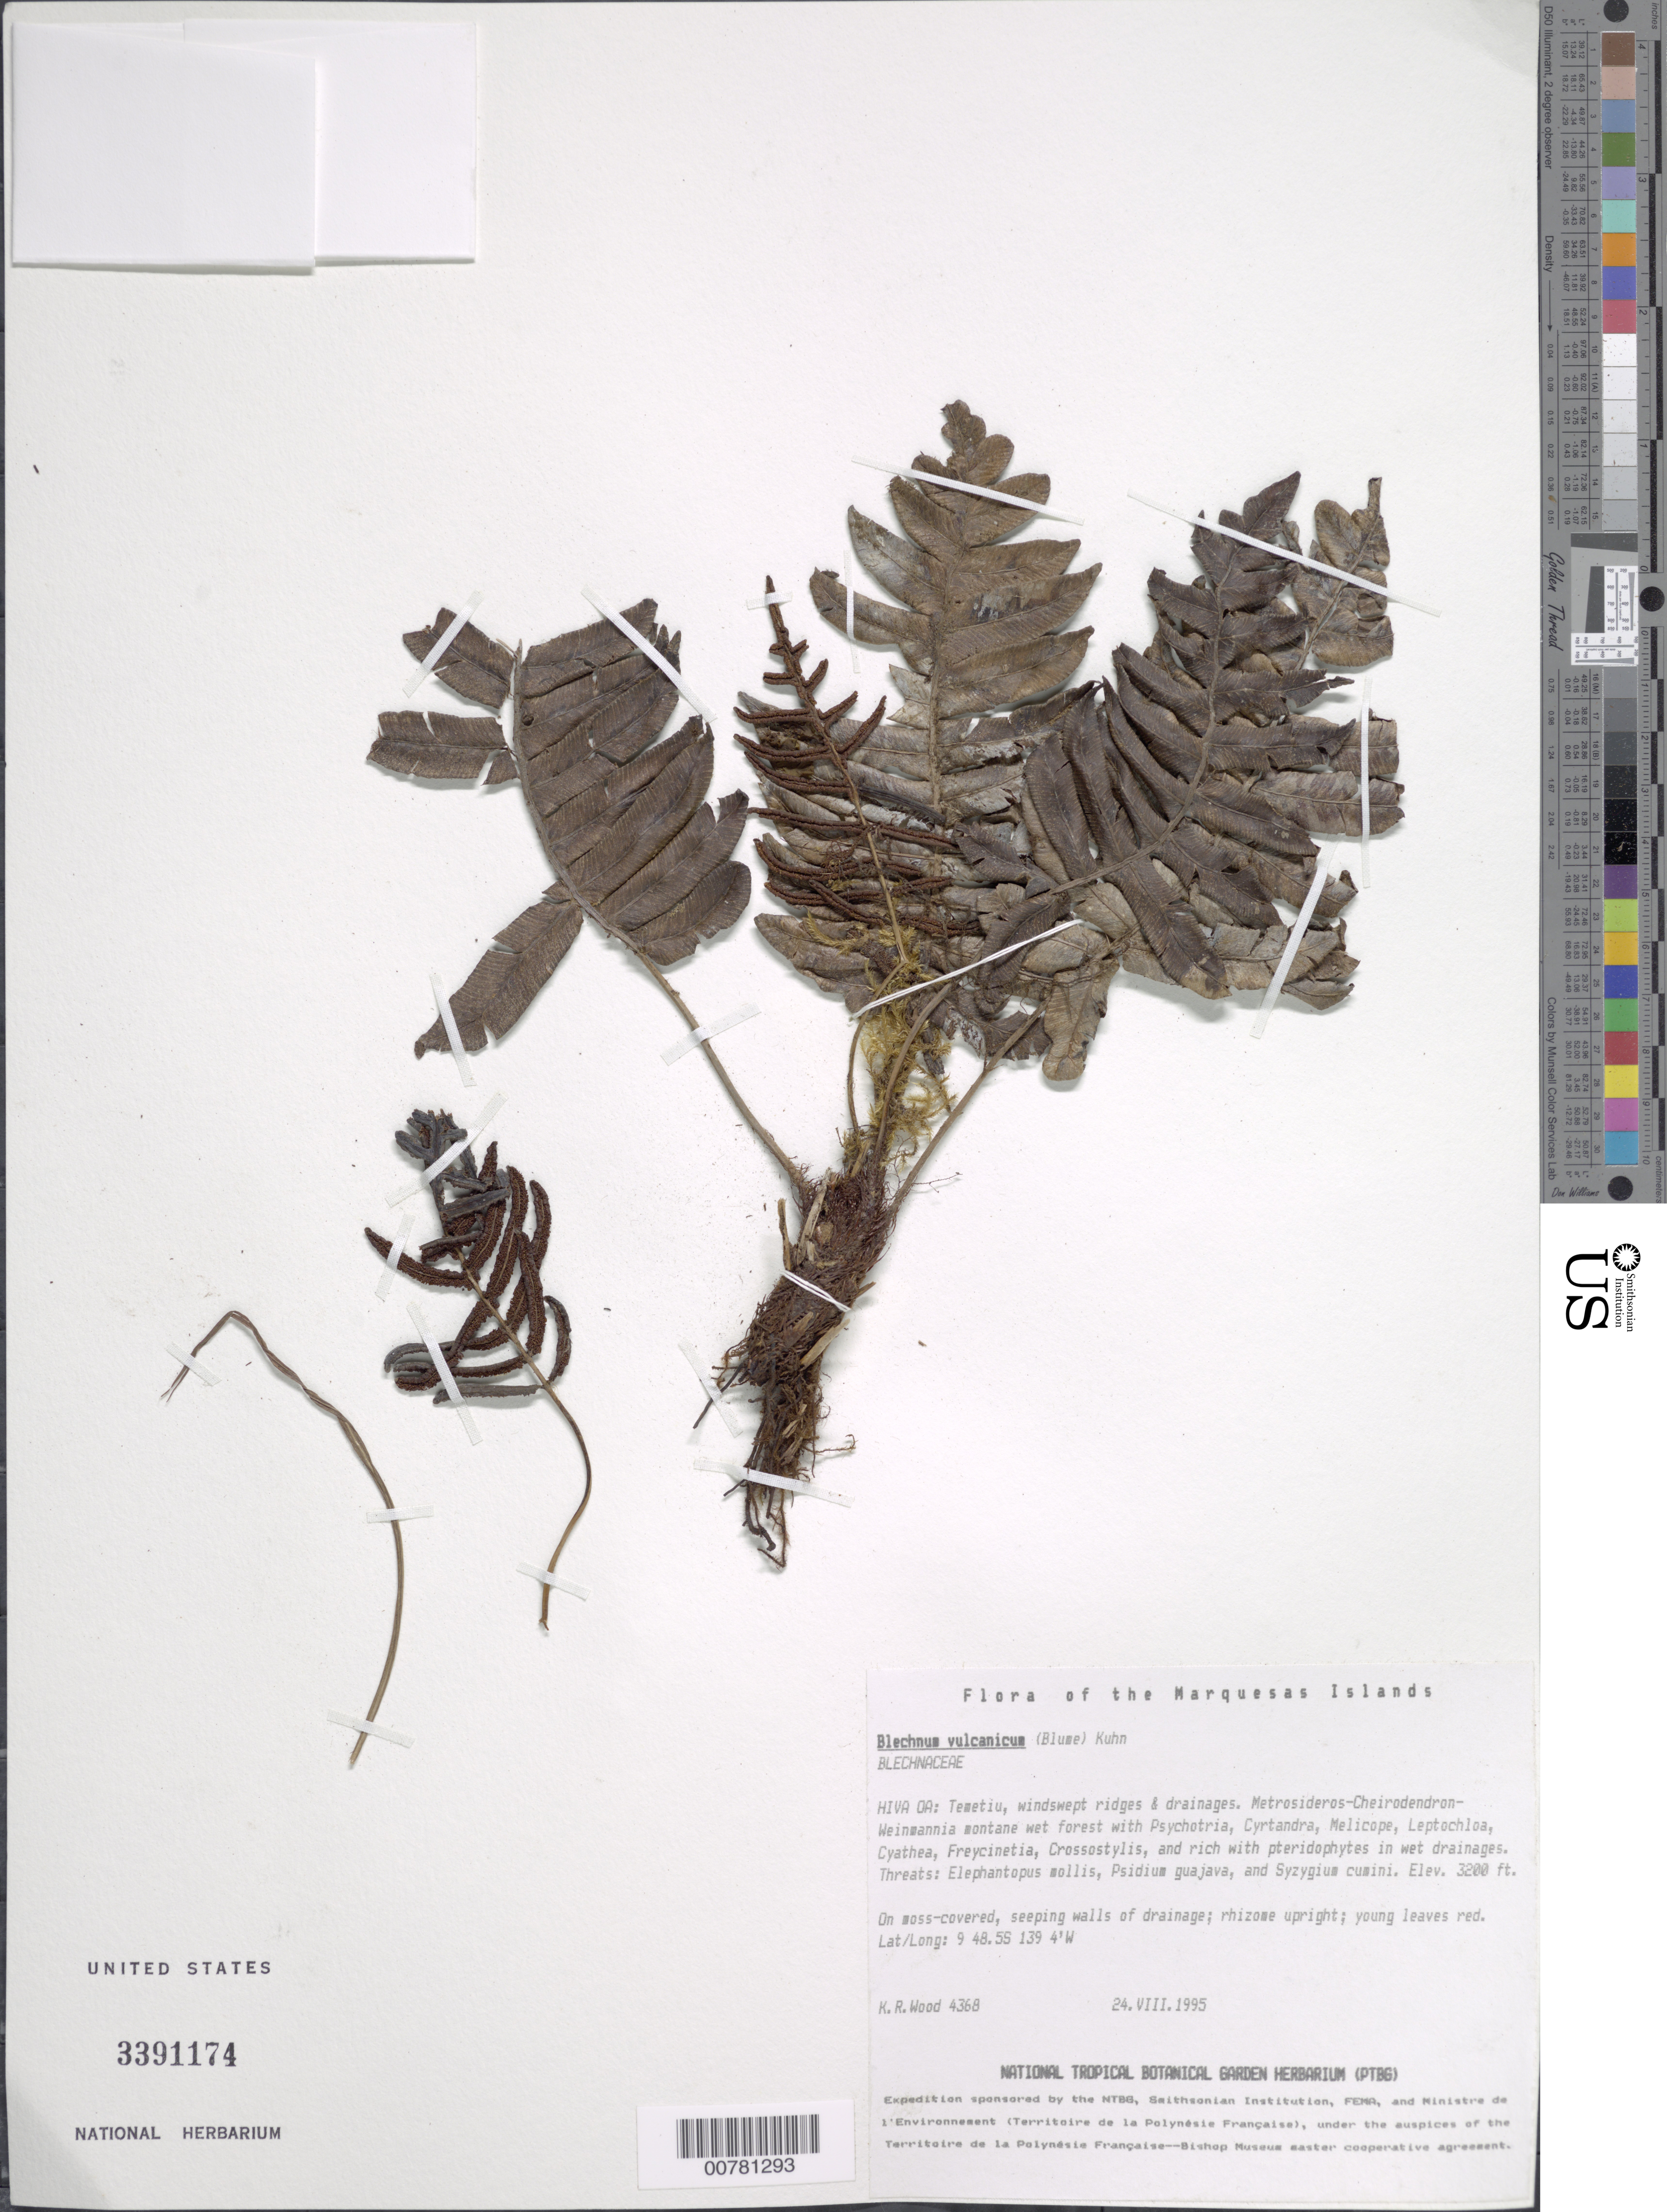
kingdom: Plantae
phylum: Tracheophyta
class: Polypodiopsida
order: Polypodiales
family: Blechnaceae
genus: Blechnum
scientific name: Blechnum vulcanicum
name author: (Blume) Kuhn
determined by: Lorence, David H., (PTBG), National Tropical Botanical Garden (UNITED STATES)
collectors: K. R. Wood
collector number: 4368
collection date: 1995-08-24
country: French Polynesia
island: Hiva Oa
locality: Temetiu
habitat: On moss covered, seeping walls of drainage. Windswept ridges and drainages. In Metrosideros - Cheirodendron - Weinmannia montane wet forest and Cyathea - Freycinetia with rich pteridophytes in wet drainages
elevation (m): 975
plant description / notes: Elaphantopsis mollis, Psidium guajava, Syzygium cuminii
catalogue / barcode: US 3391174